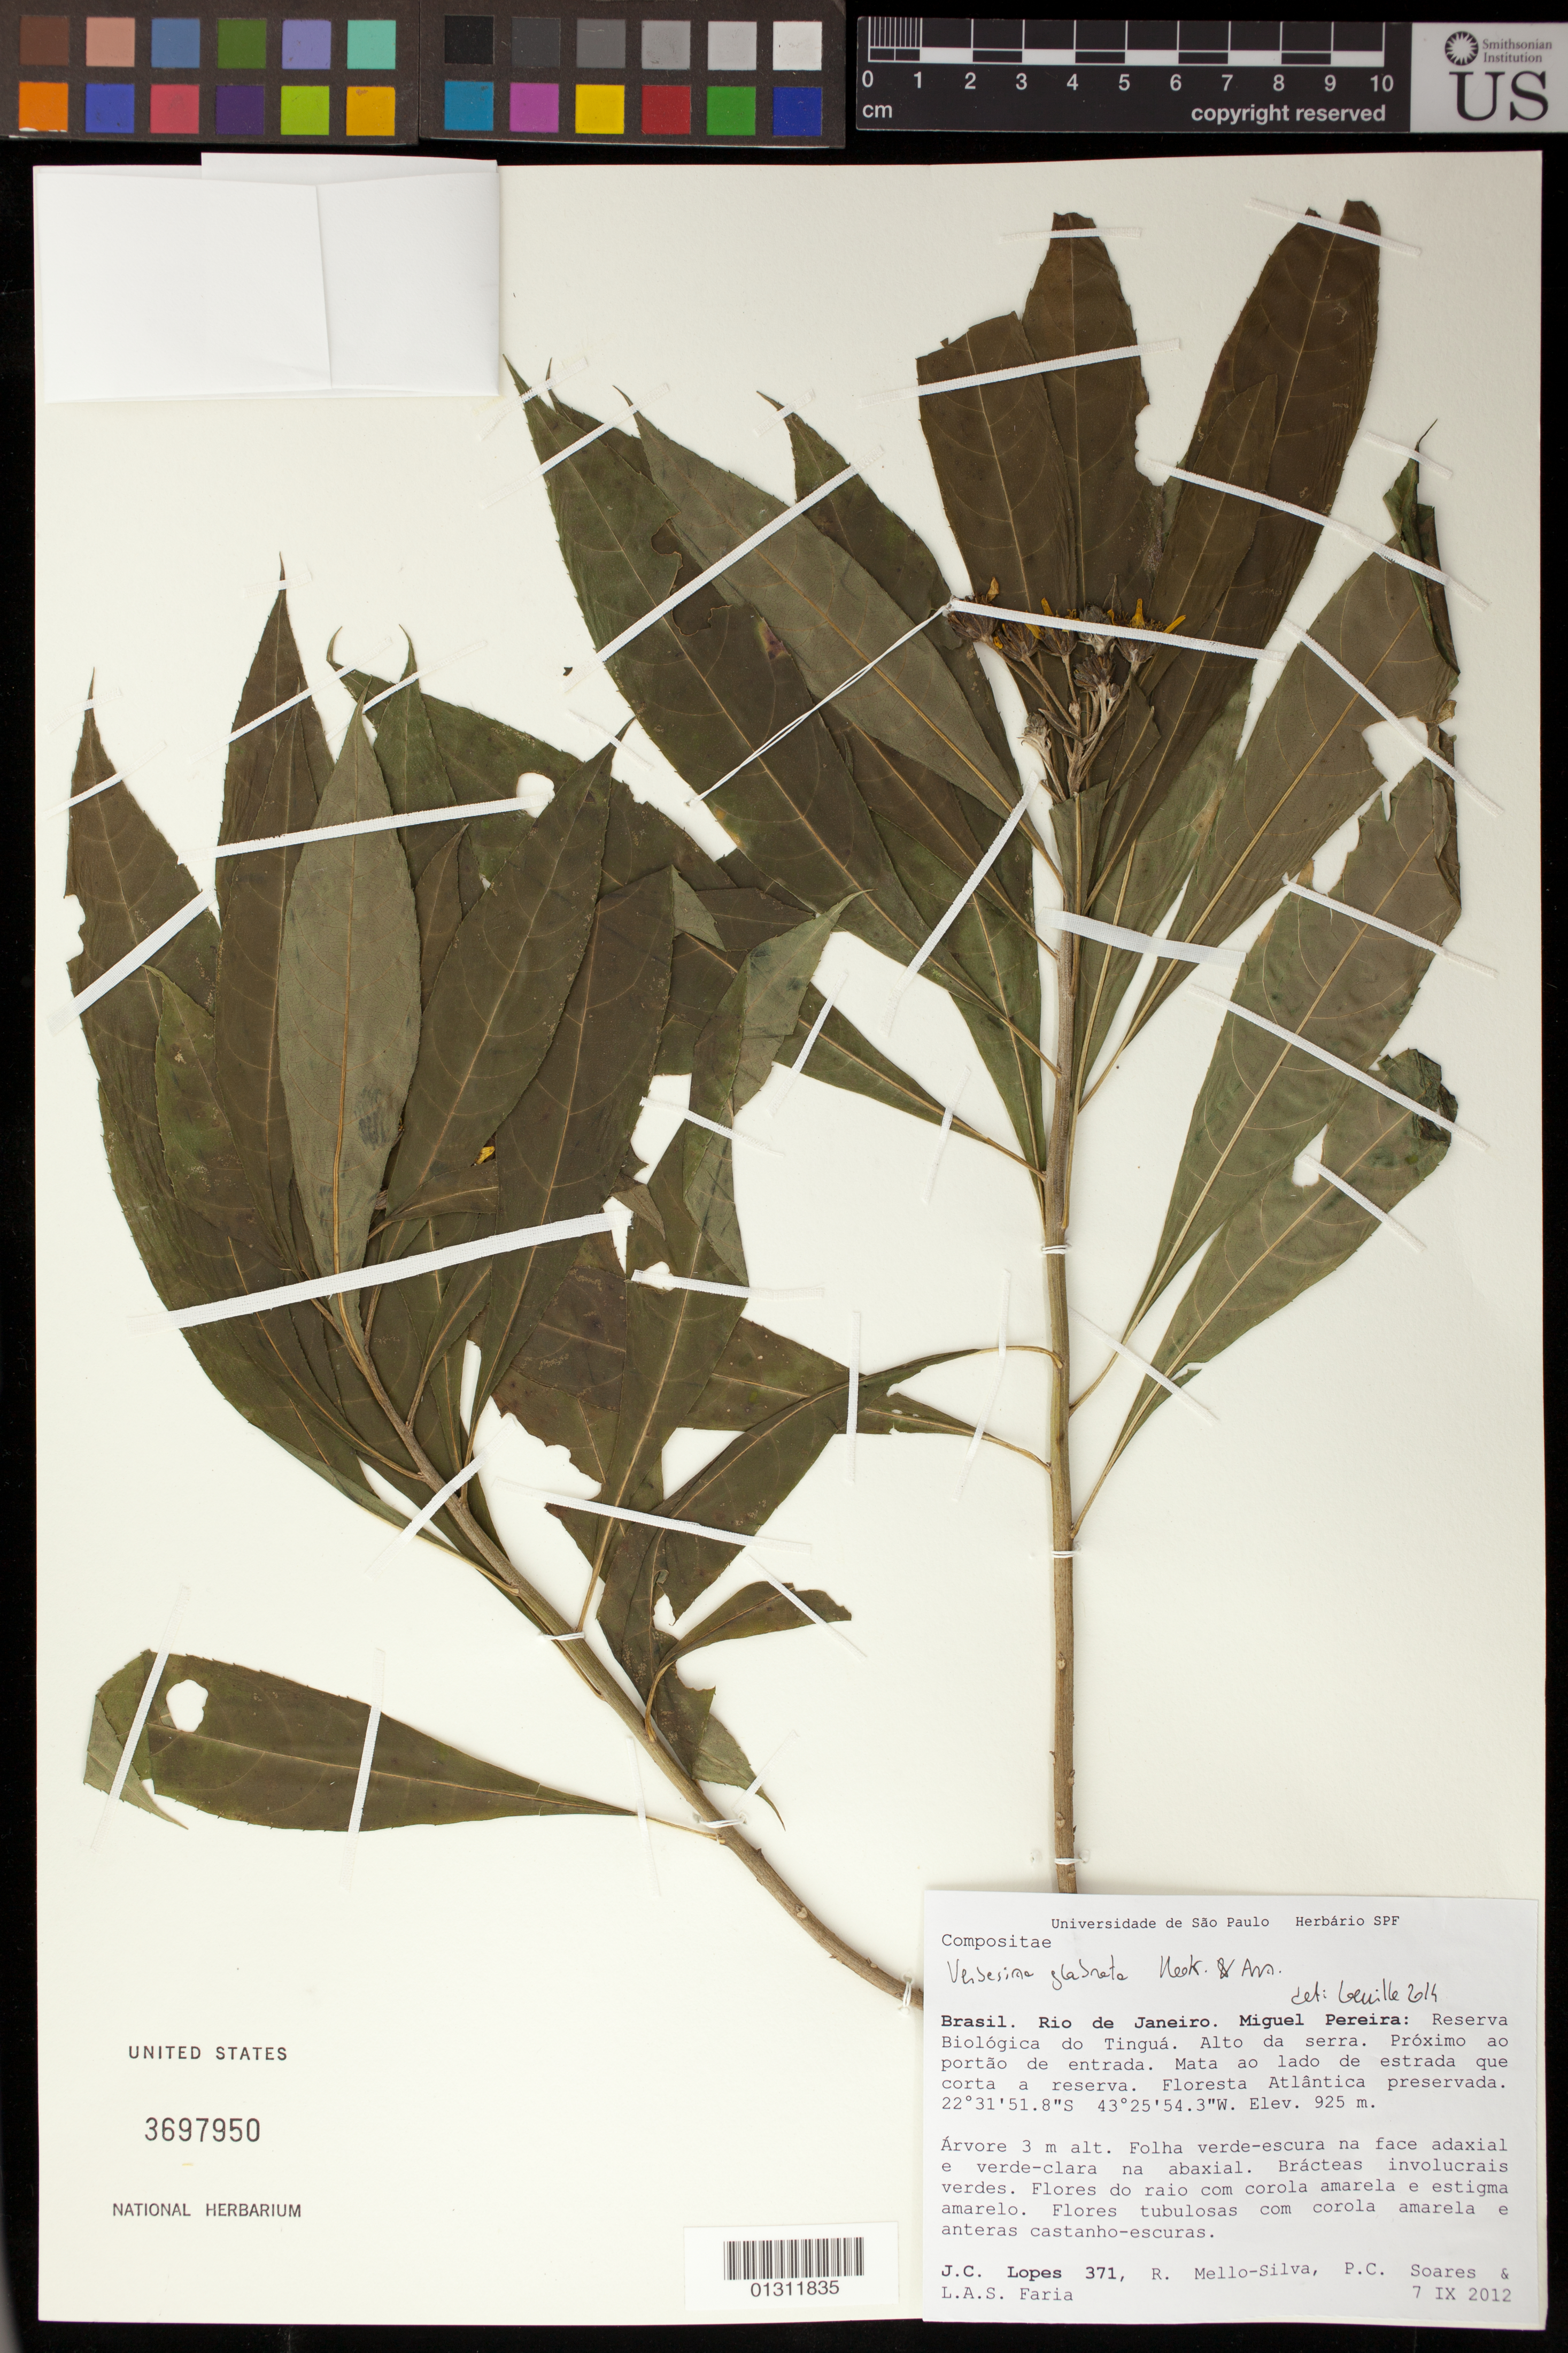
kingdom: Plantae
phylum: Tracheophyta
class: Magnoliopsida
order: Asterales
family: Asteraceae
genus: Verbesina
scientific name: Verbesina glabrata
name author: Hook. & Arn.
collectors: J. C. Lopes, R. Mello-Silva, P. Soares & L. Faria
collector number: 371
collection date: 2012-09-07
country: Brazil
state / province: Rio de Janeiro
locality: Miguel Pereira: Reserva Biologica do Tingua. Alto da cerra. Mata ao lado de estrada que corta a reserva.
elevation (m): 925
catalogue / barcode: US 3697950